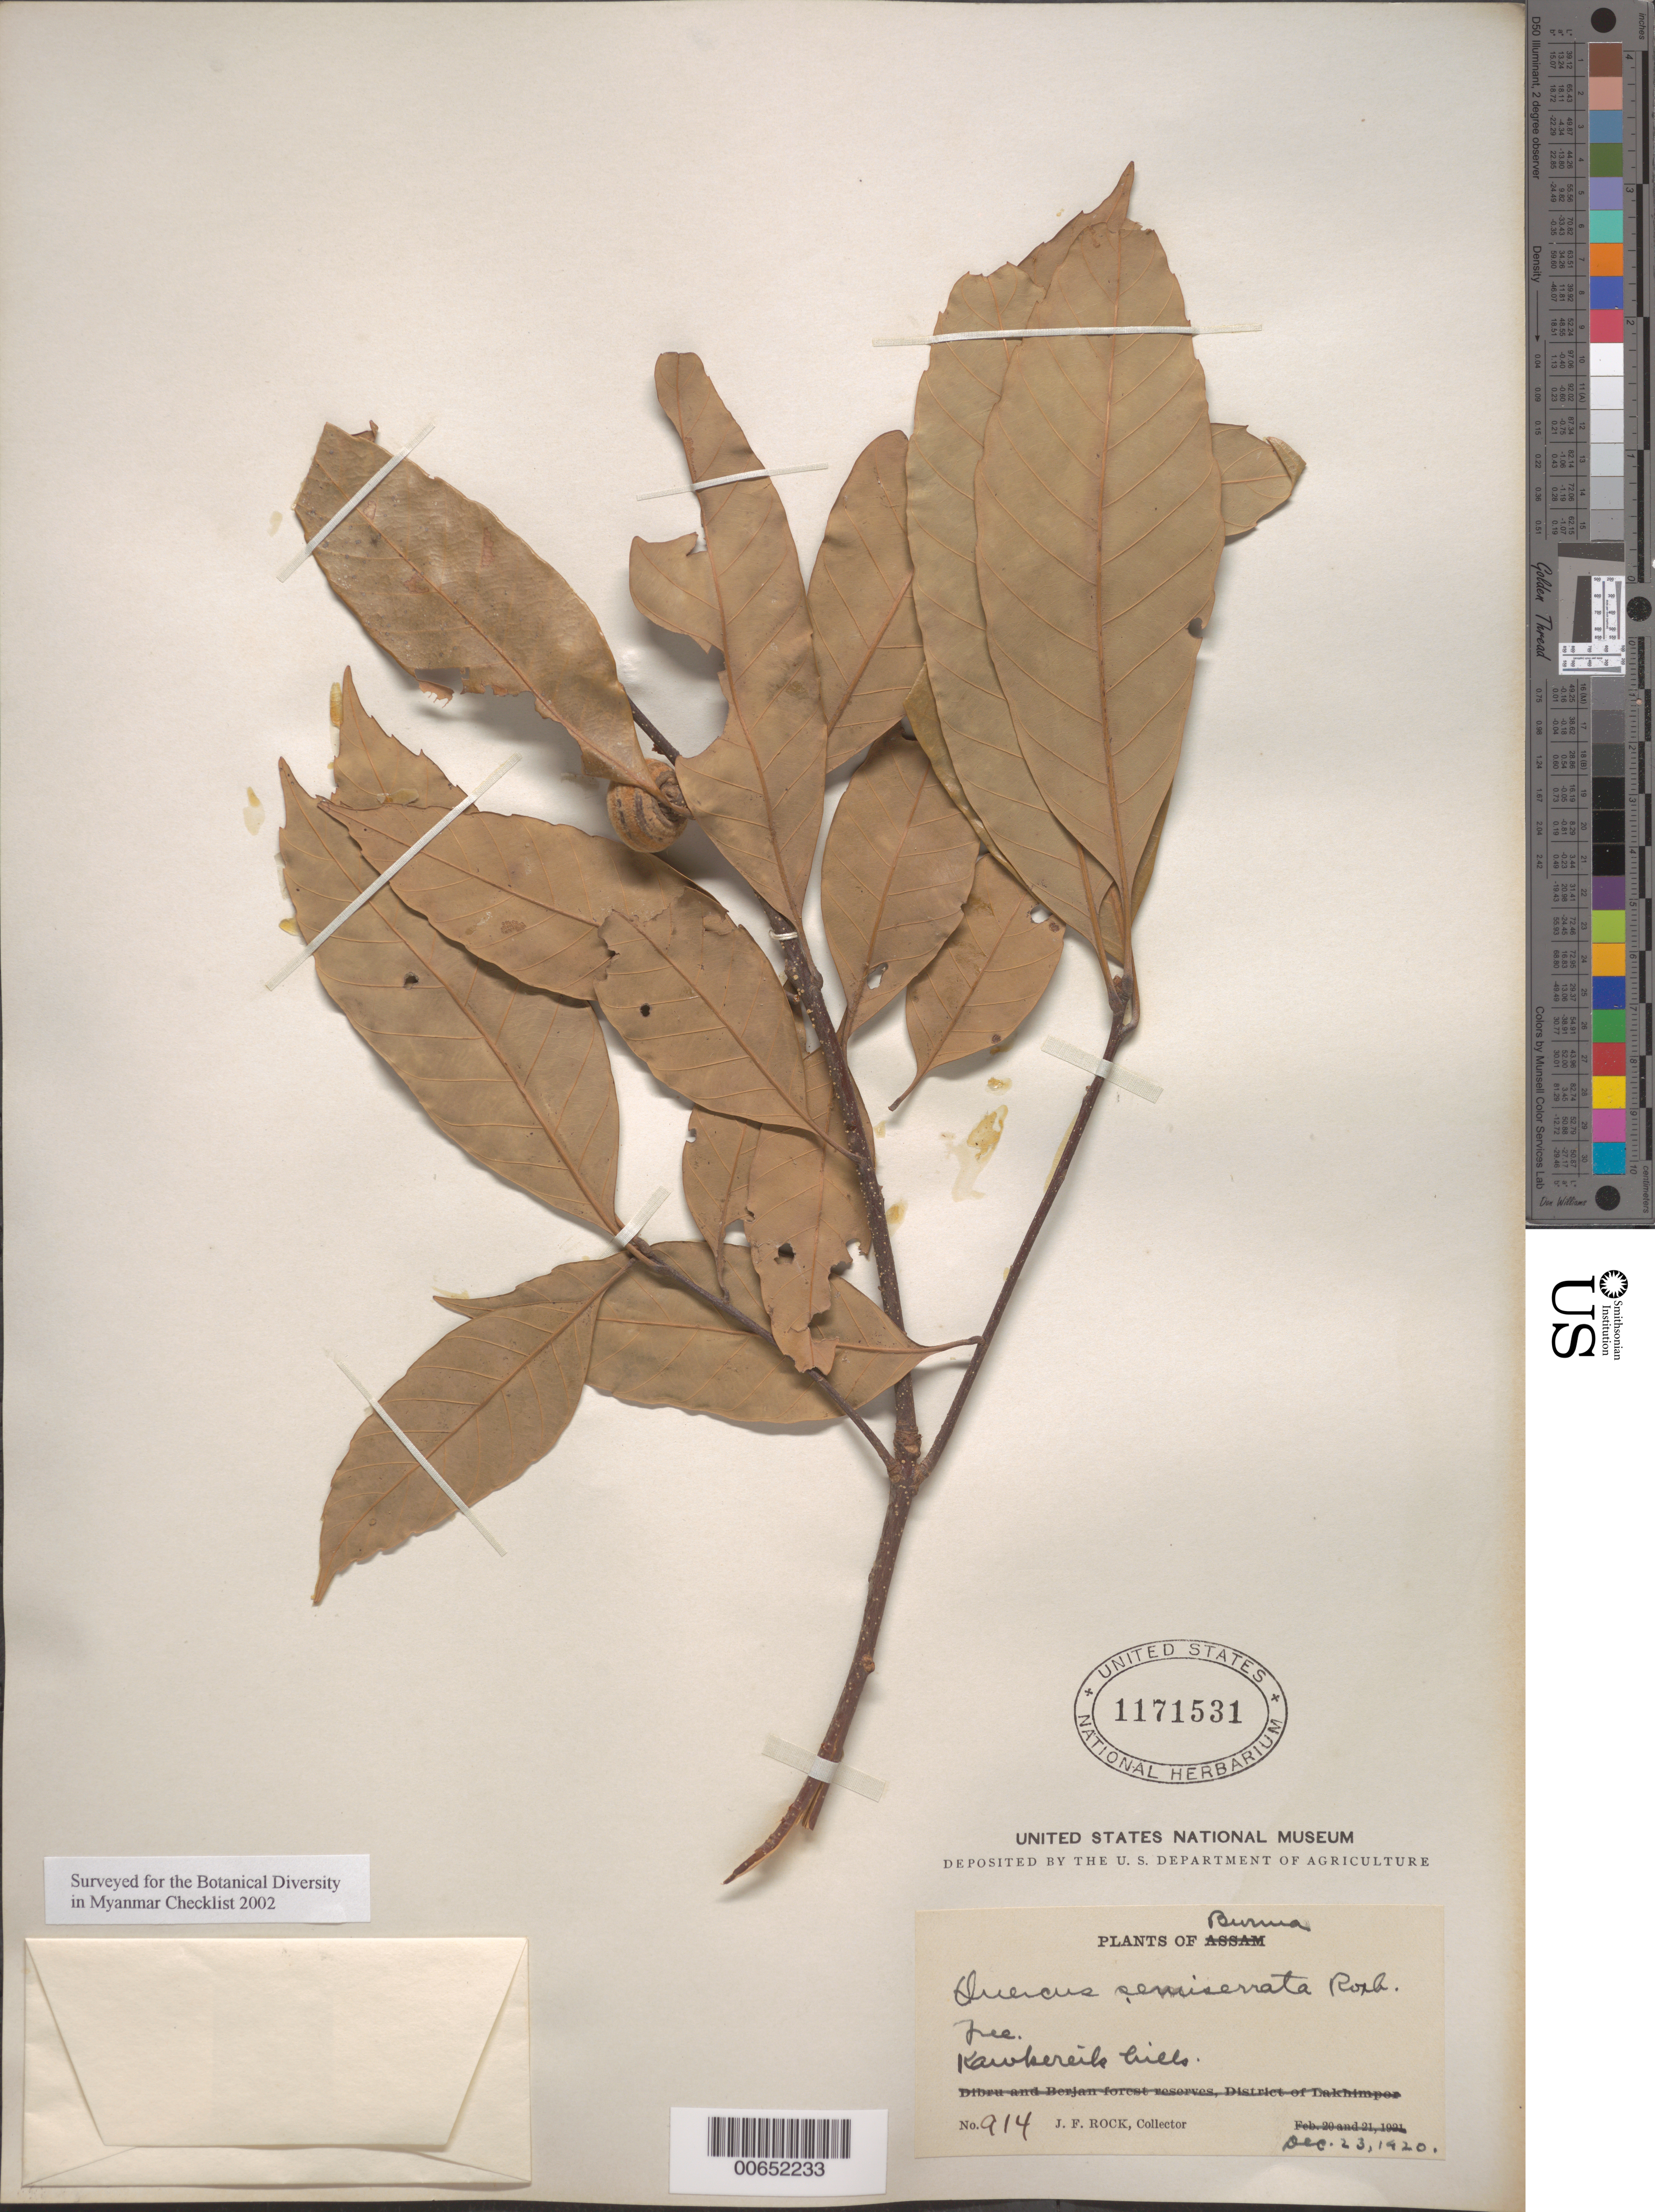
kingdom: Plantae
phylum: Tracheophyta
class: Magnoliopsida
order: Fagales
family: Fagaceae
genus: Quercus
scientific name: Quercus semiserrata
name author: Roxb.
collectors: J. F. Rock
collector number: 914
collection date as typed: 23 Dec 1920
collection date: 1920-12-23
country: Myanmar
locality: Kawkereik Hills.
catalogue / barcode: US 1171531